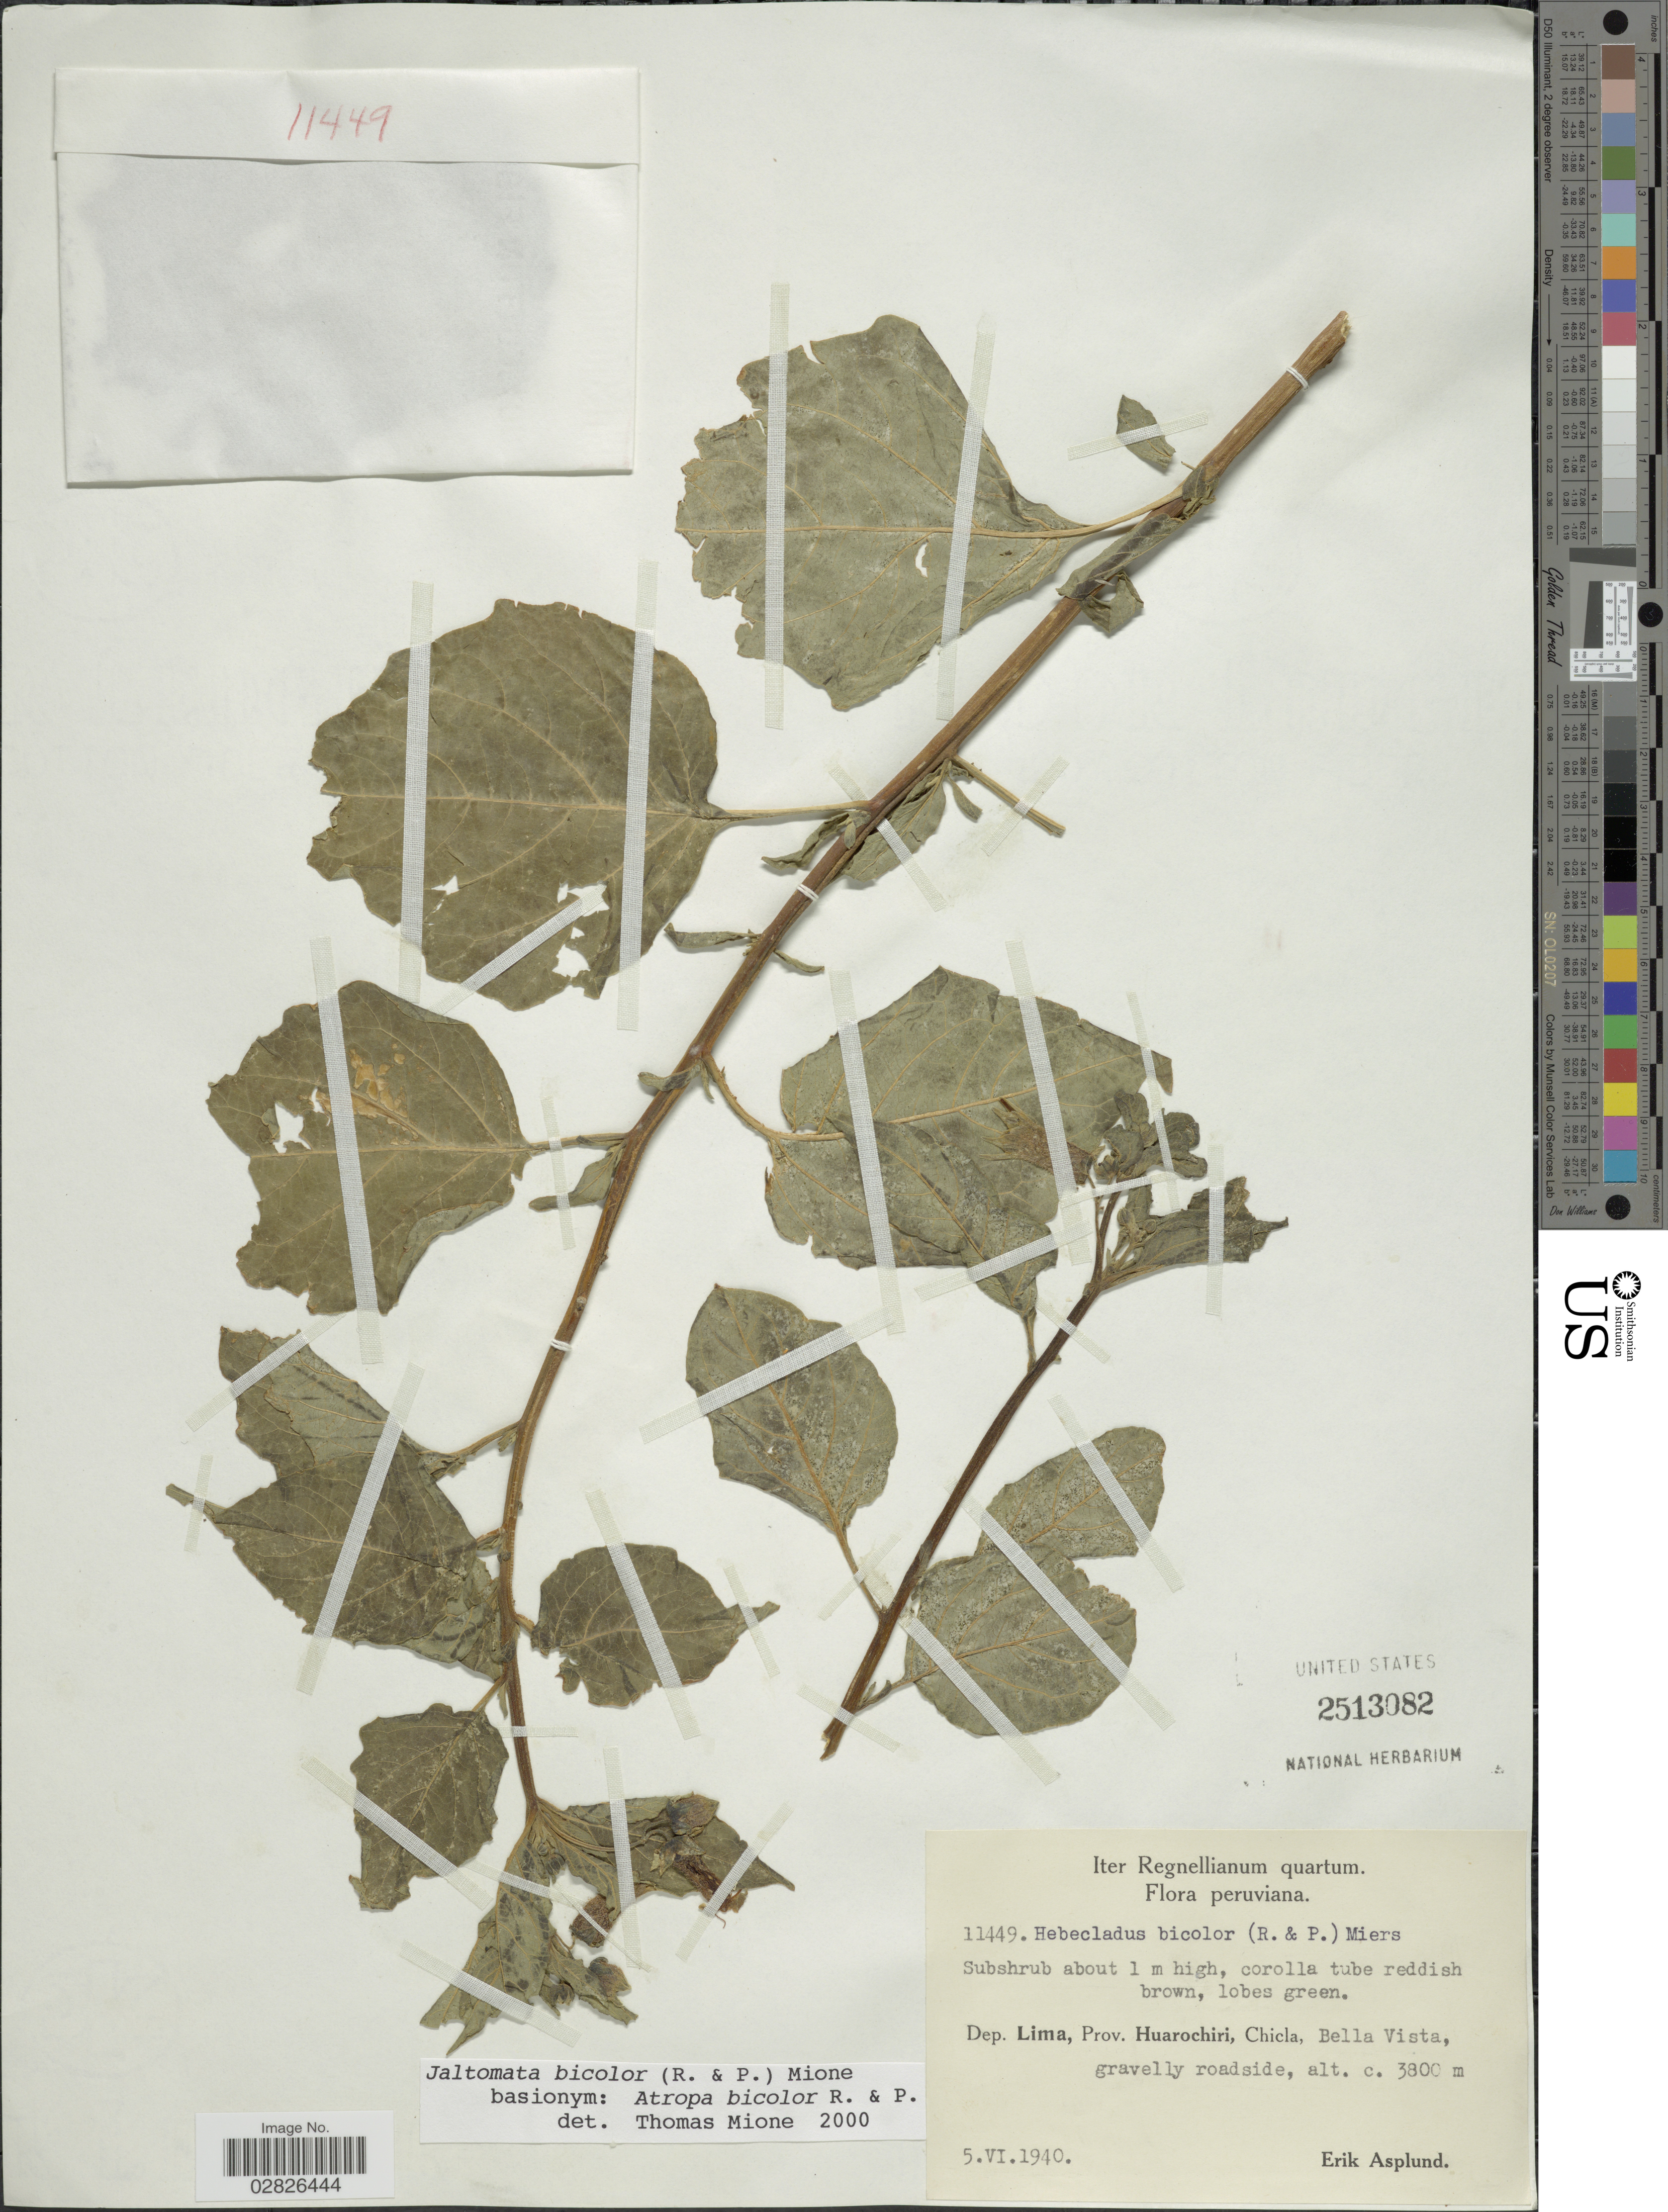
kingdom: Plantae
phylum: Tracheophyta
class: Magnoliopsida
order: Solanales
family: Solanaceae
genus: Jaltomata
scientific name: Jaltomata bicolor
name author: (Ruiz & Pav.) Mione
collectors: E. Asplund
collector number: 11449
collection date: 1940-06-05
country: Peru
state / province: Lima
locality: Dep. Lima, Prov. Huarochiri, Chicla, Bella Vista.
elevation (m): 3800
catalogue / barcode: US 2513082